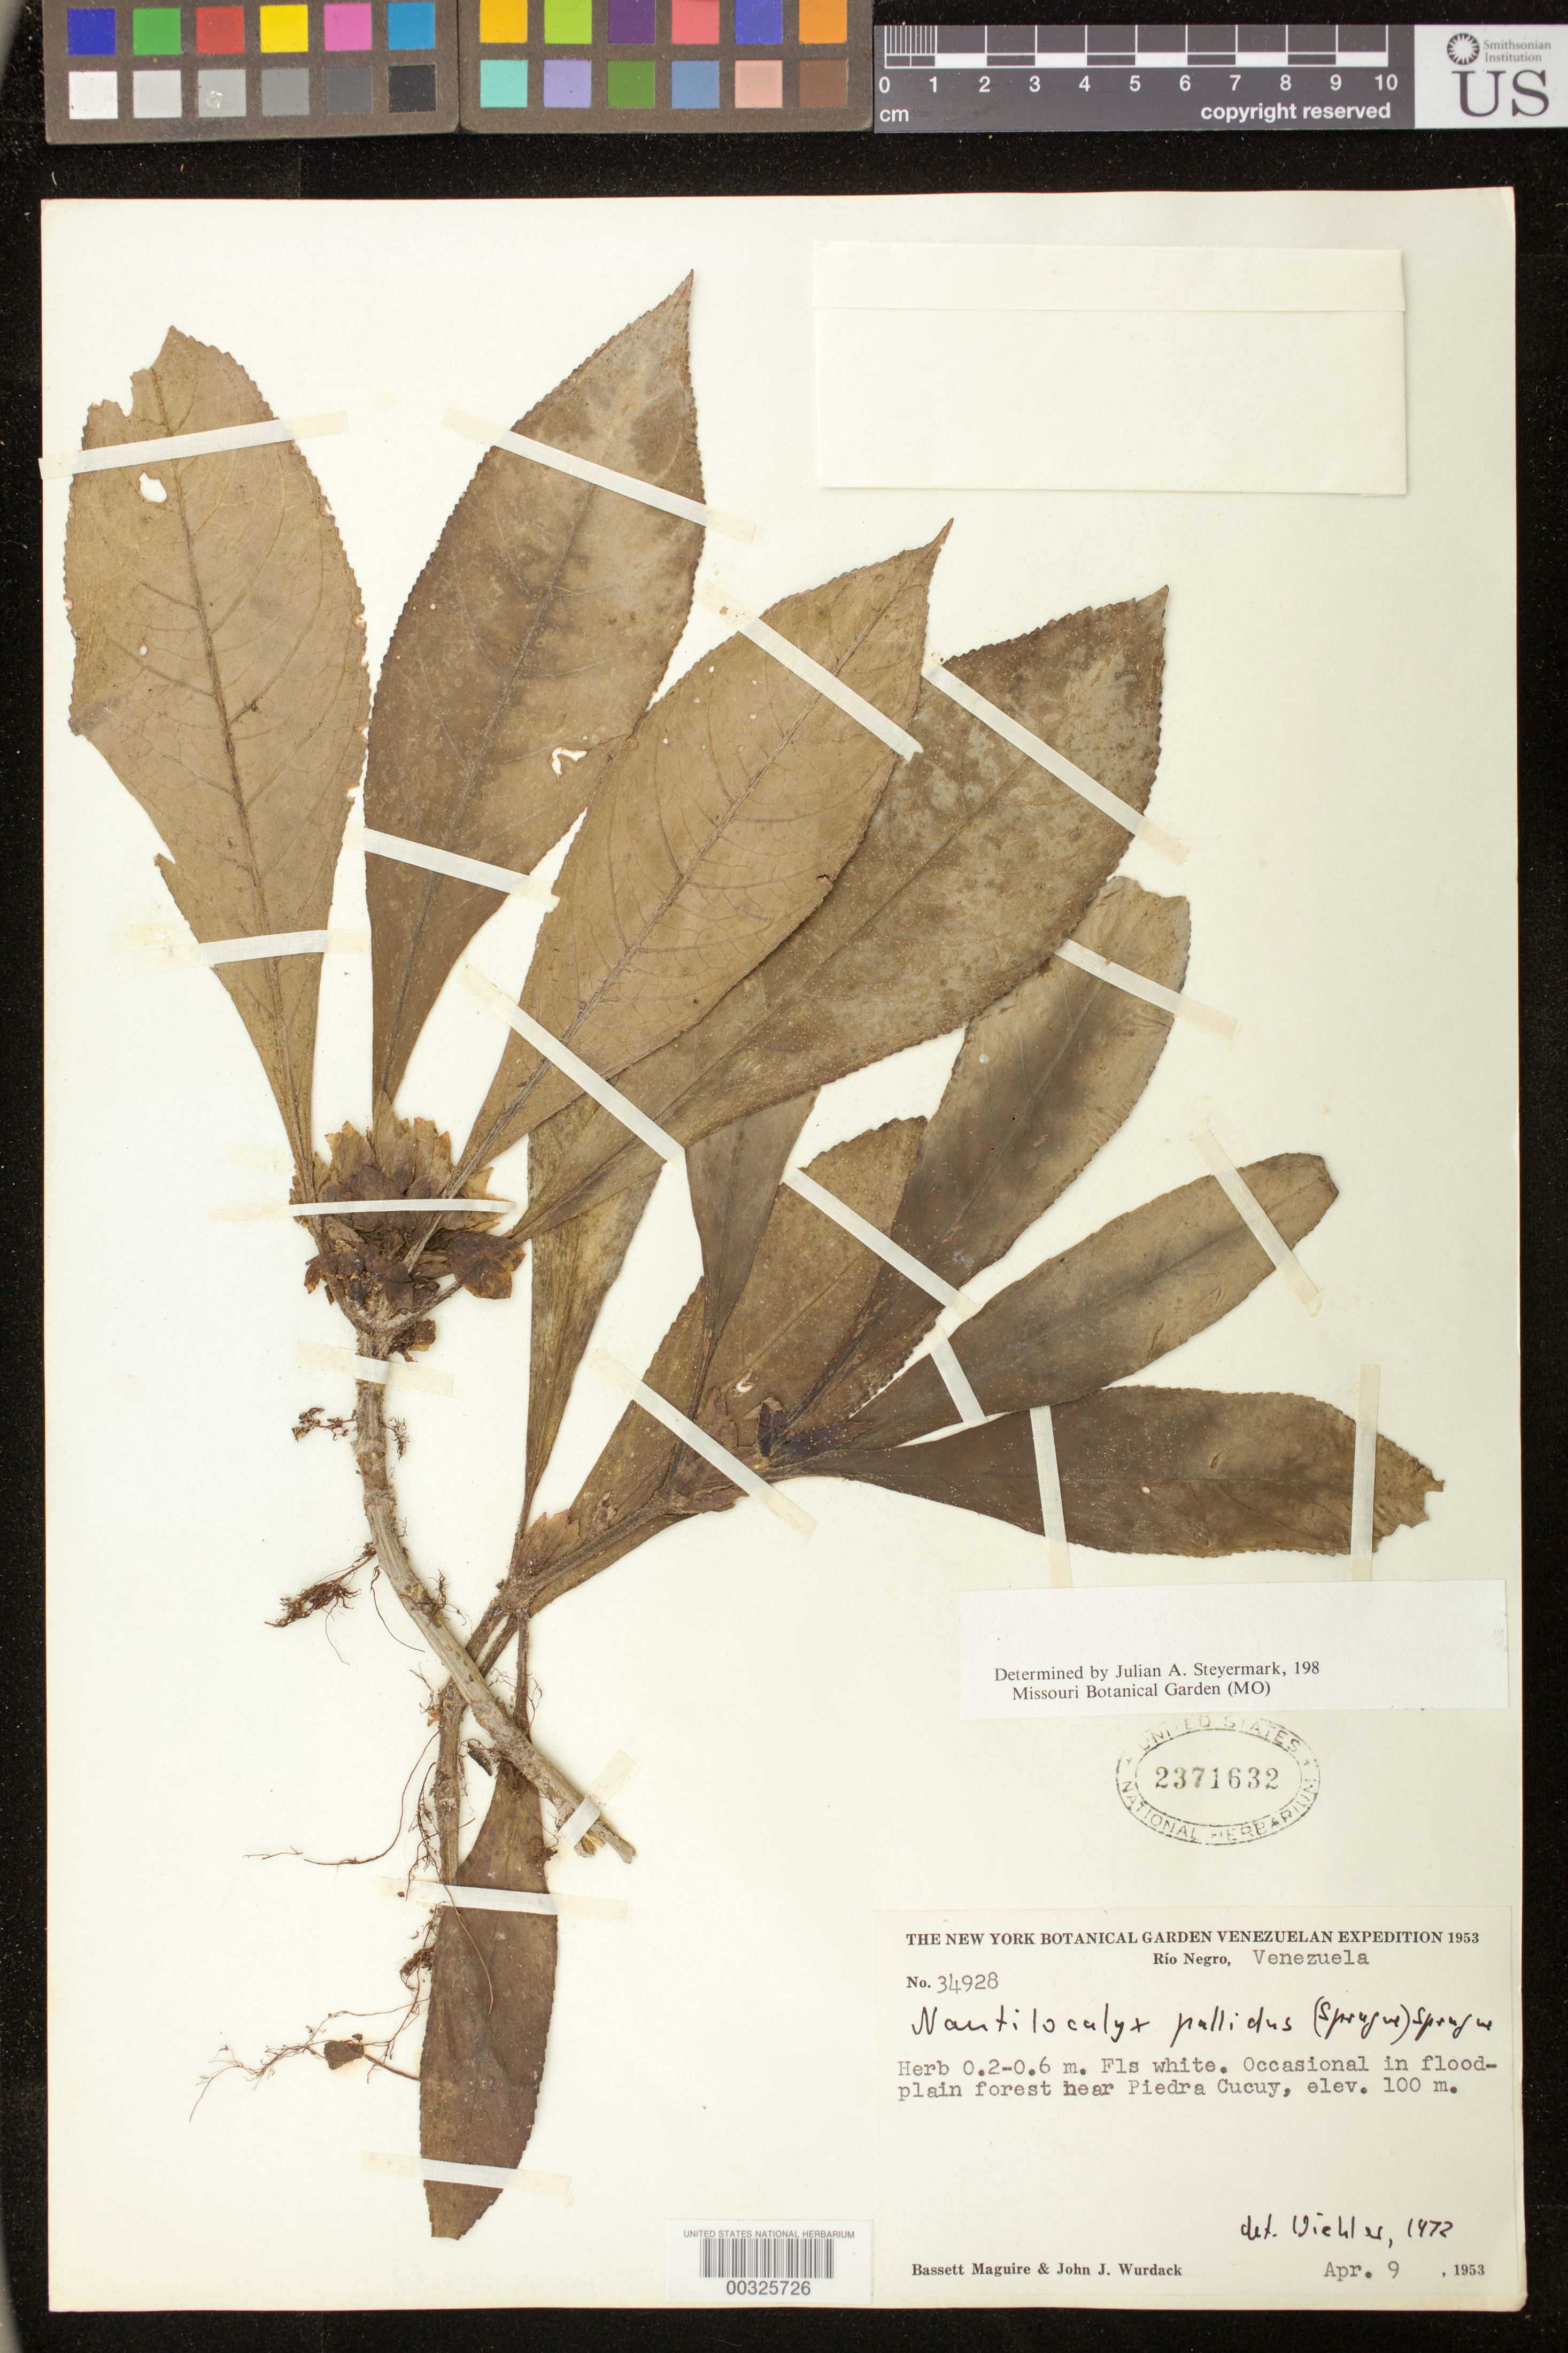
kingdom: Plantae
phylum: Tracheophyta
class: Magnoliopsida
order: Lamiales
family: Gesneriaceae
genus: Nautilocalyx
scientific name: Nautilocalyx pallidus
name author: (Sprague) C. Sprague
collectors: B. Maguire & J. J. Wurdack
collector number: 34928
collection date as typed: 09 Apr 1953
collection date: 1953-04-09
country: Venezuela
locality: Rio Negro, near Piedra Cucuy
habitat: Occasional in floodplain forest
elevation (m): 100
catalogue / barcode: US 2371632